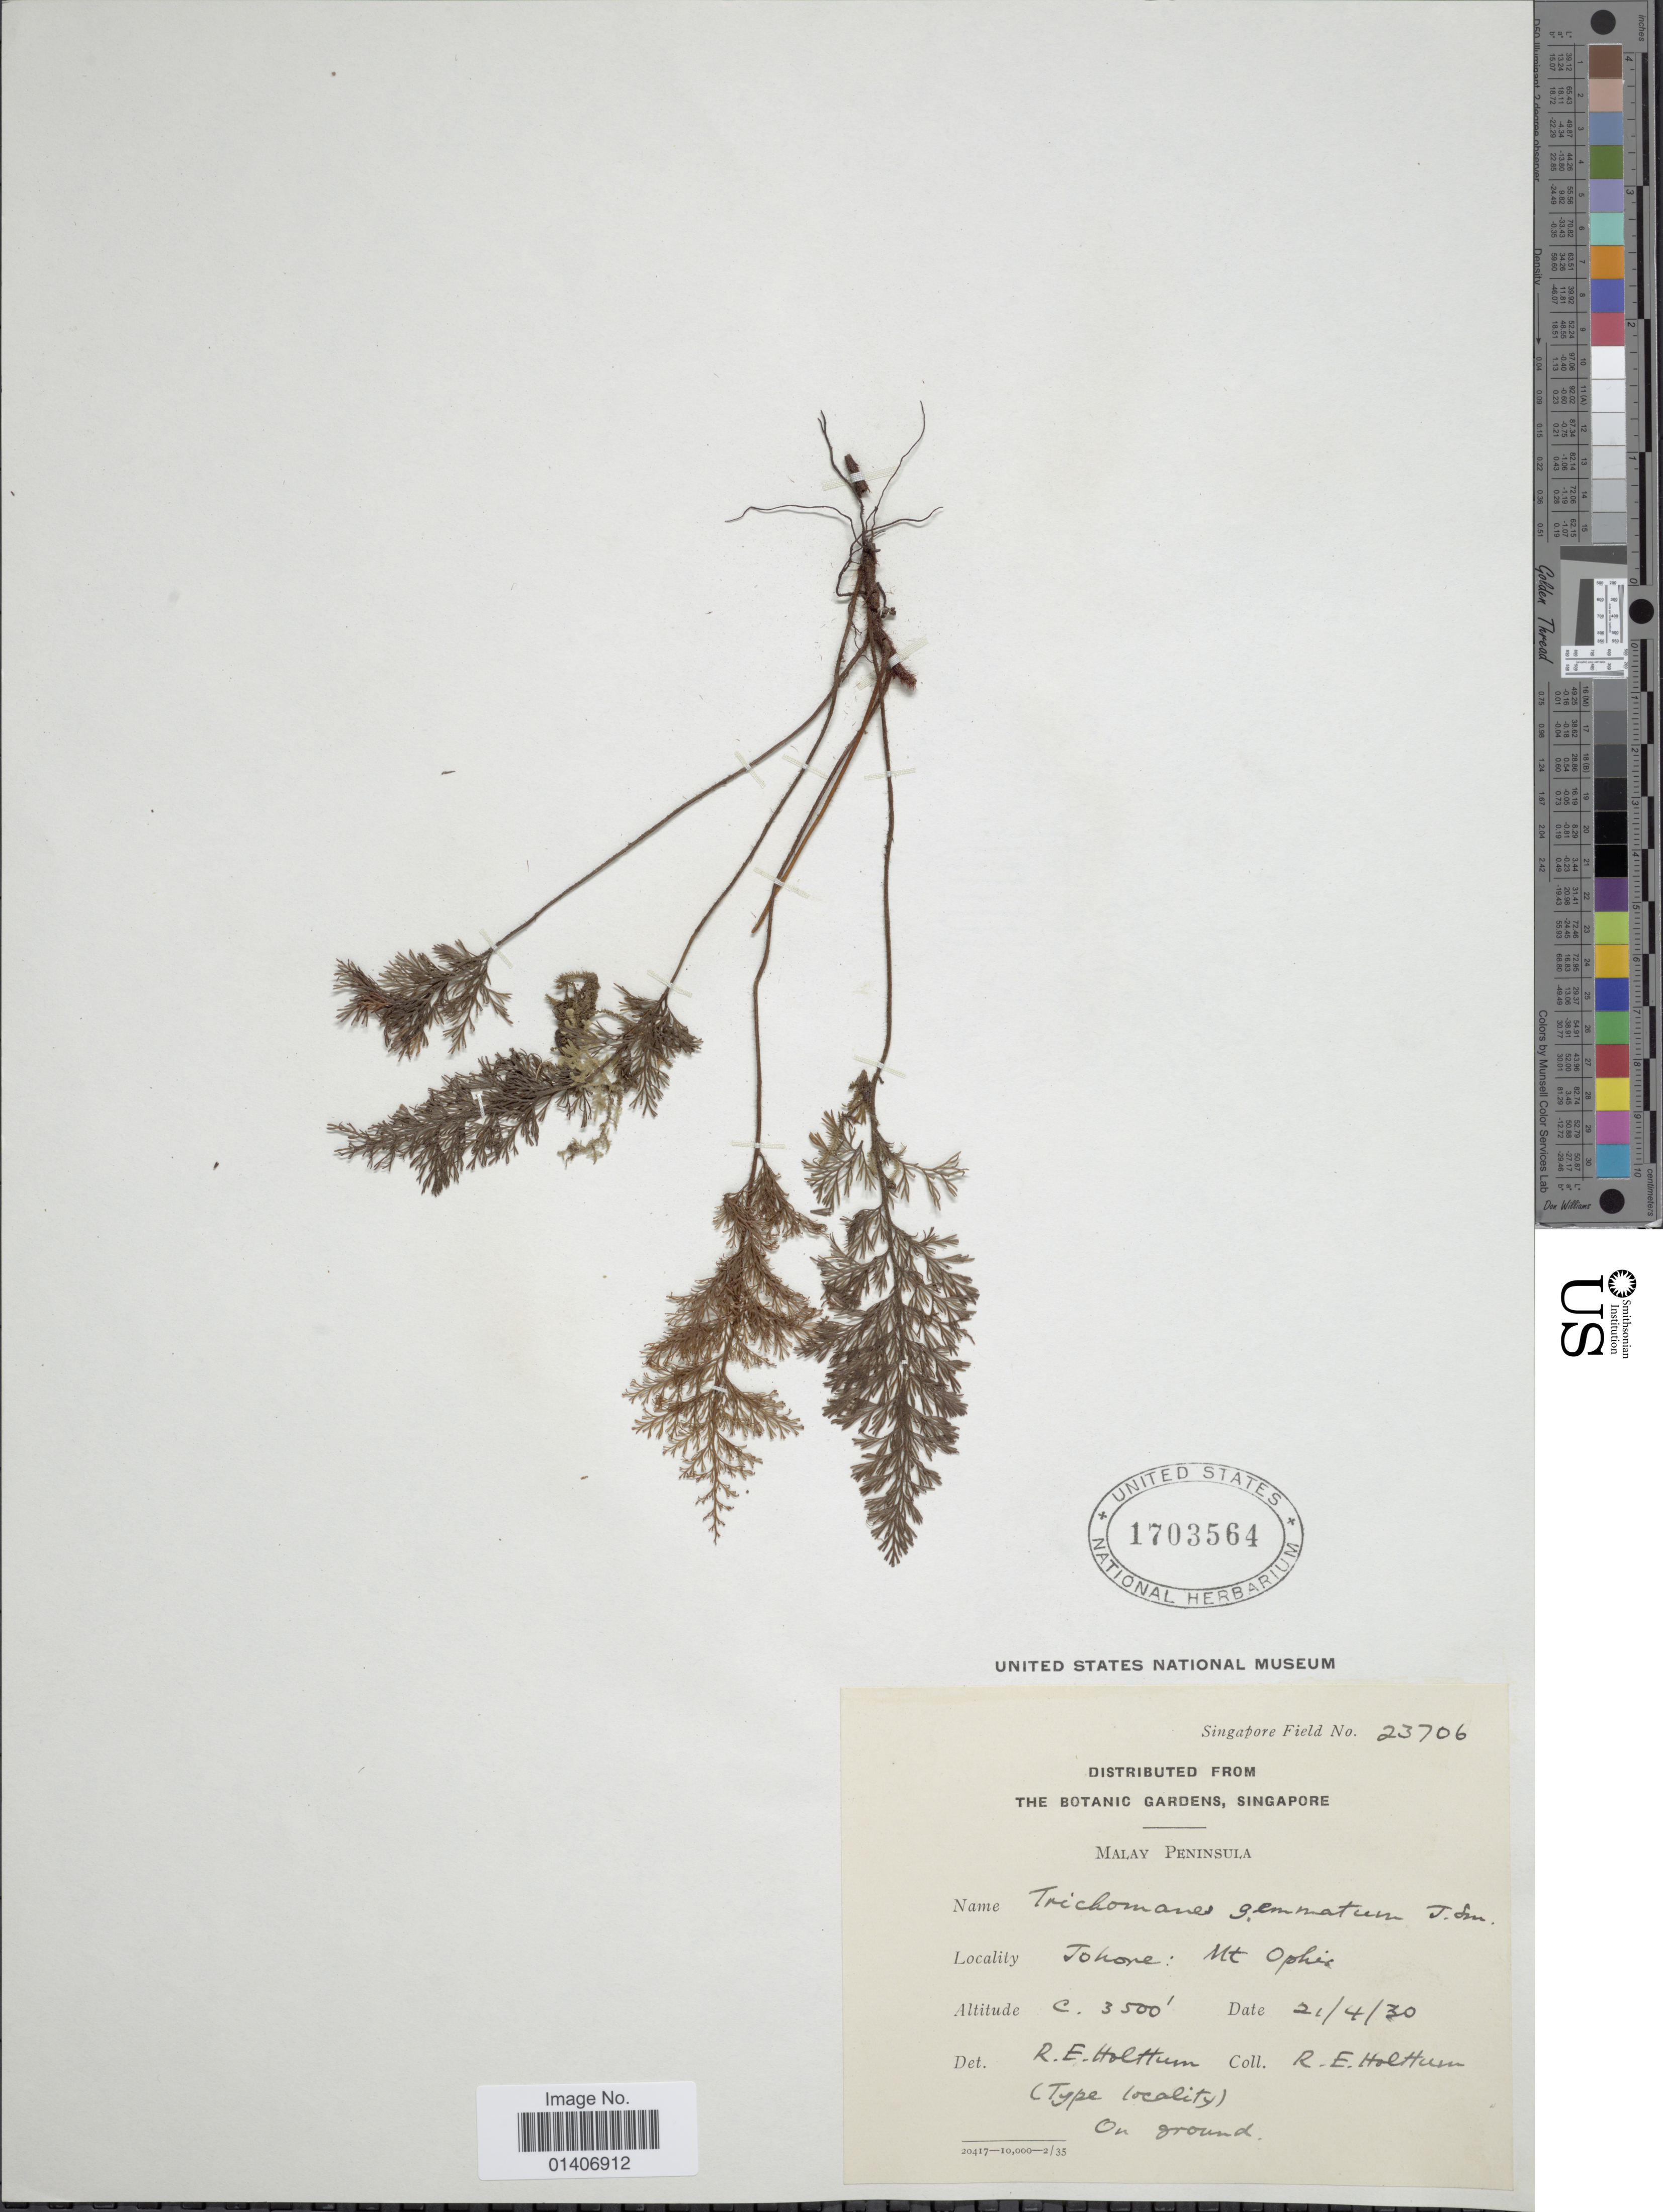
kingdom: Plantae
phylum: Tracheophyta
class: Polypodiopsida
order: Hymenophyllales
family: Hymenophyllaceae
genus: Abrodictyum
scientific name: Abrodictyum gemmatum (J. Sm. ex Baker) comb. ined., 2015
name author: (J. Sm. ex Baker)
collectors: R. E. Holttum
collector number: Singapore Field 23706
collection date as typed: Transcribed d/m/y: 21/4/30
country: Malaysia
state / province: Johor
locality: Malay Peninsula, Johore: Mt. Ophic.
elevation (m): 1067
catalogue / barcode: US 1703564